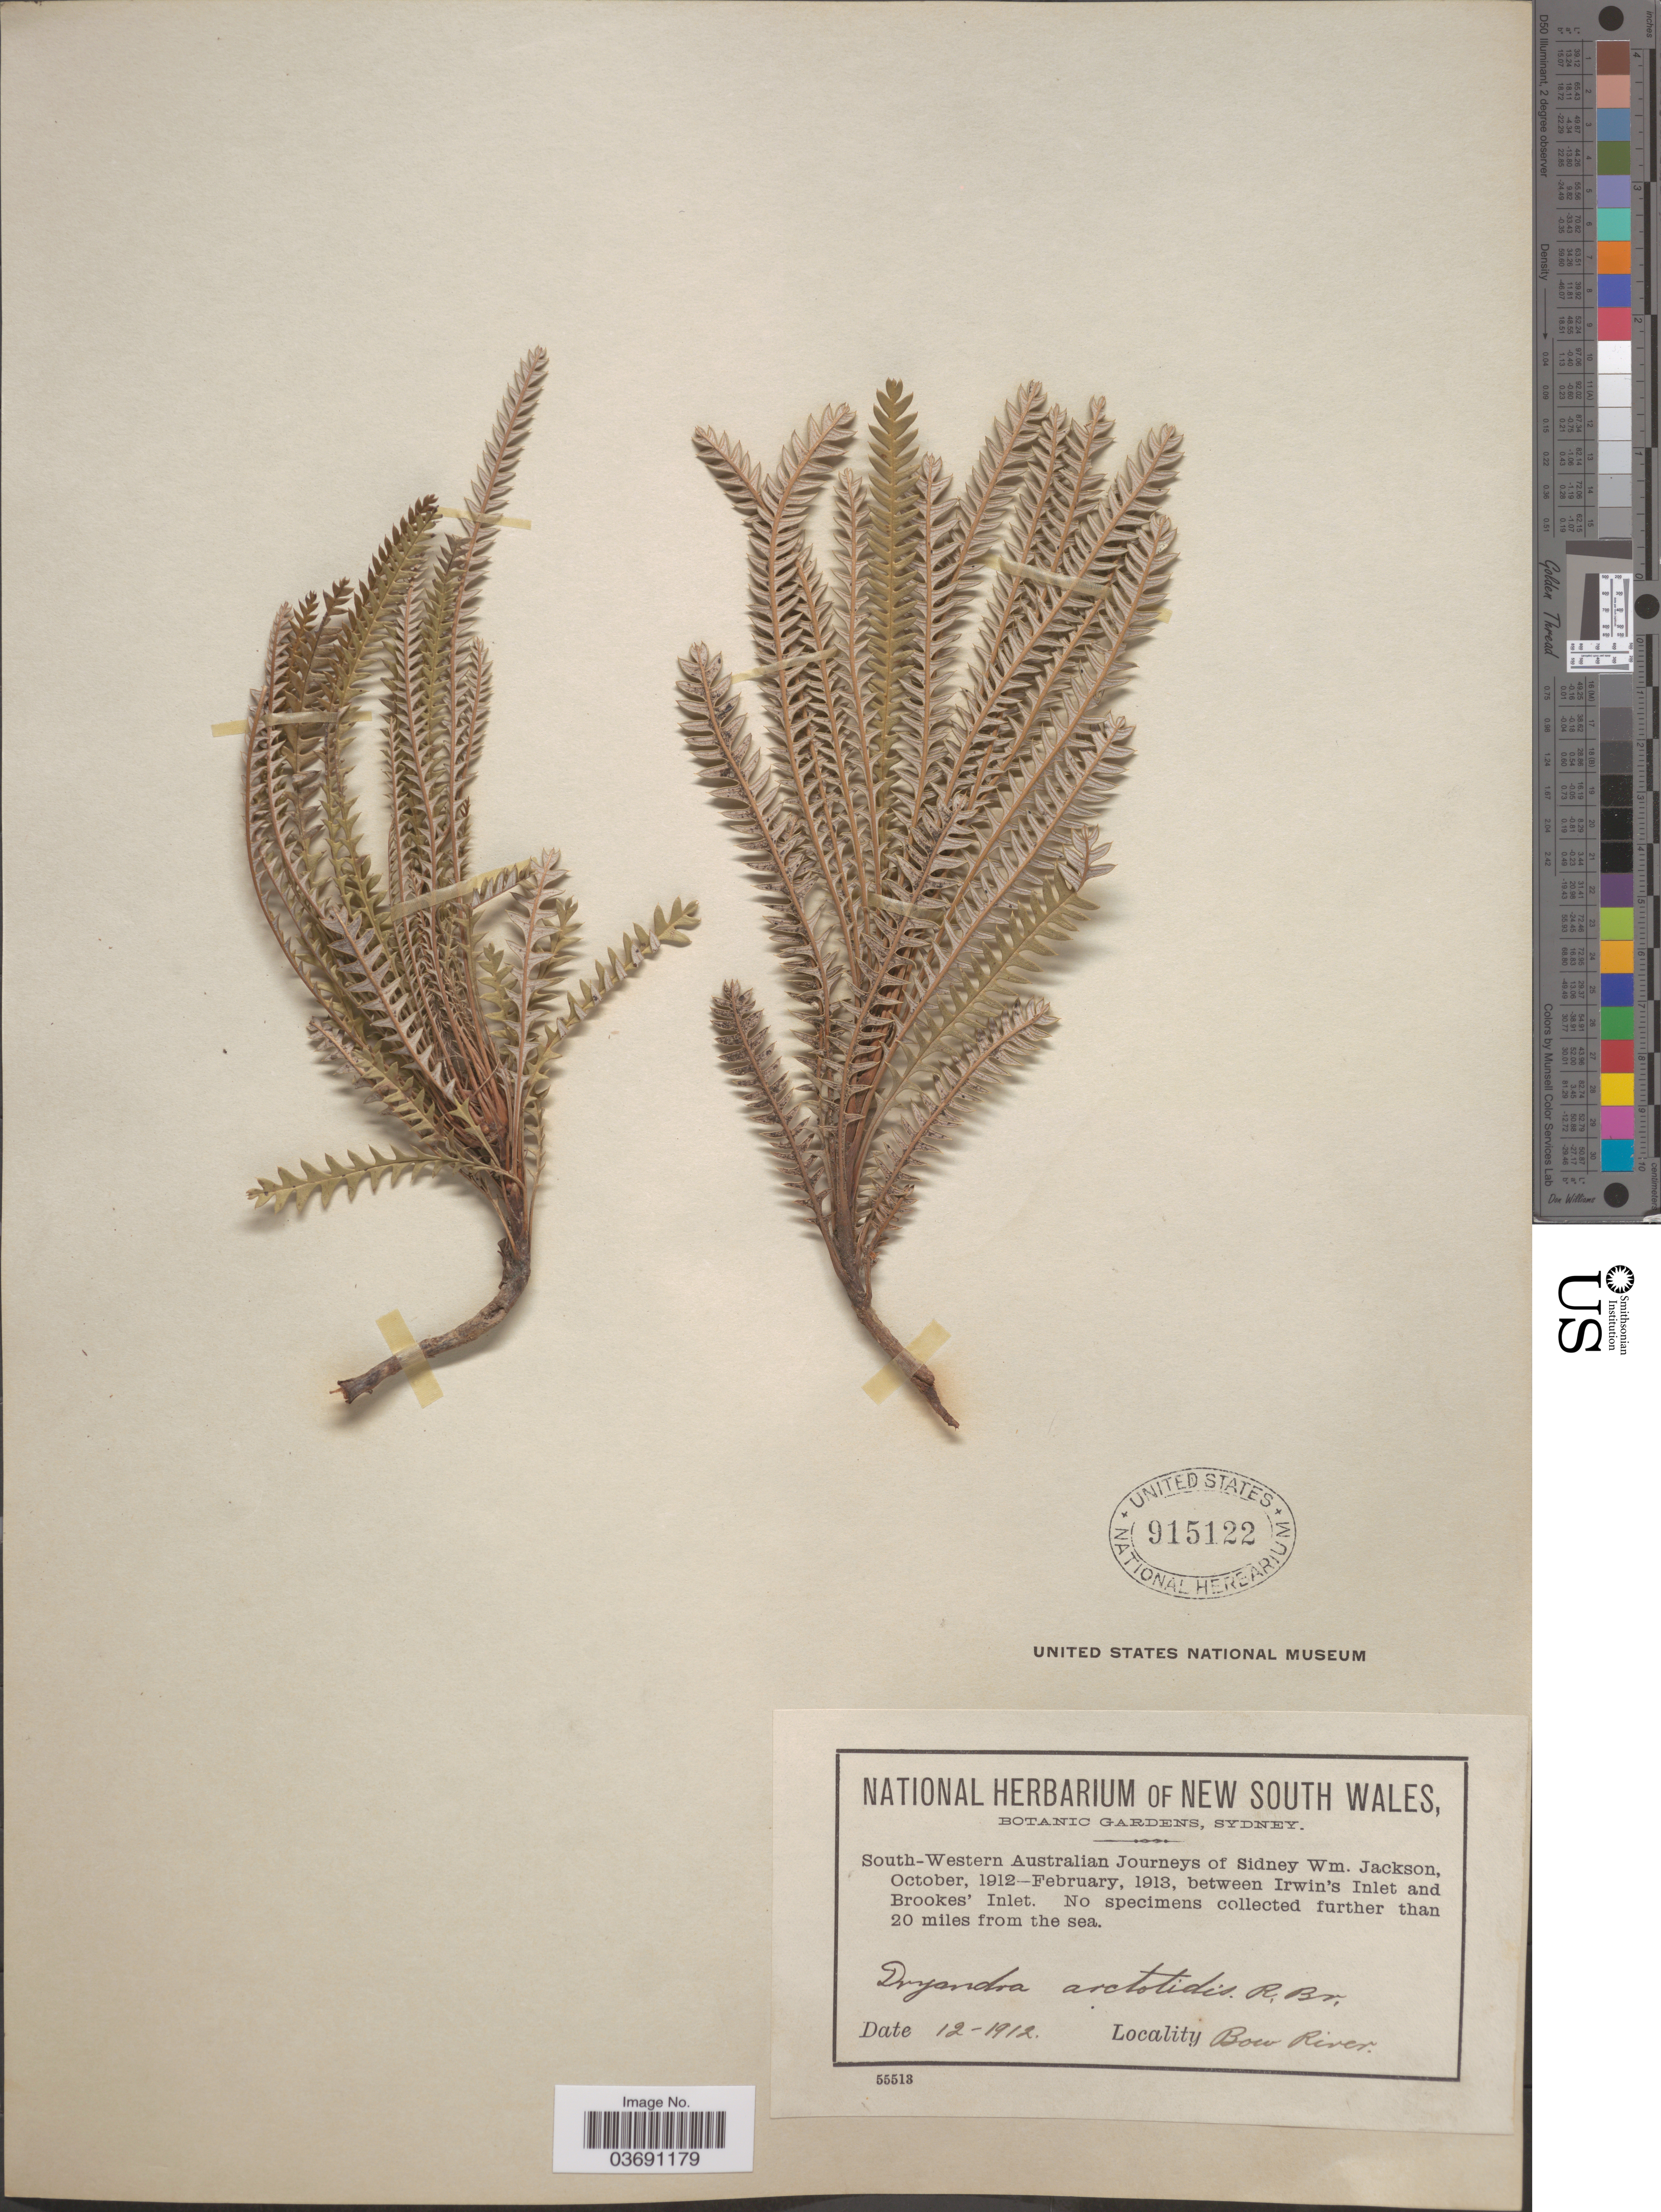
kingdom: Plantae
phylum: Tracheophyta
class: Magnoliopsida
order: Proteales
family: Proteaceae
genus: Dryandra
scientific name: Dryandra arctotidis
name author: R. Br.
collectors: Jackson, S. W.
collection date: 1912-12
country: Australia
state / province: Western Australia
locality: South-Western Australian. Between Irwin's Inlet and Brookes' Inlet. Bow River.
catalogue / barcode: US 915122